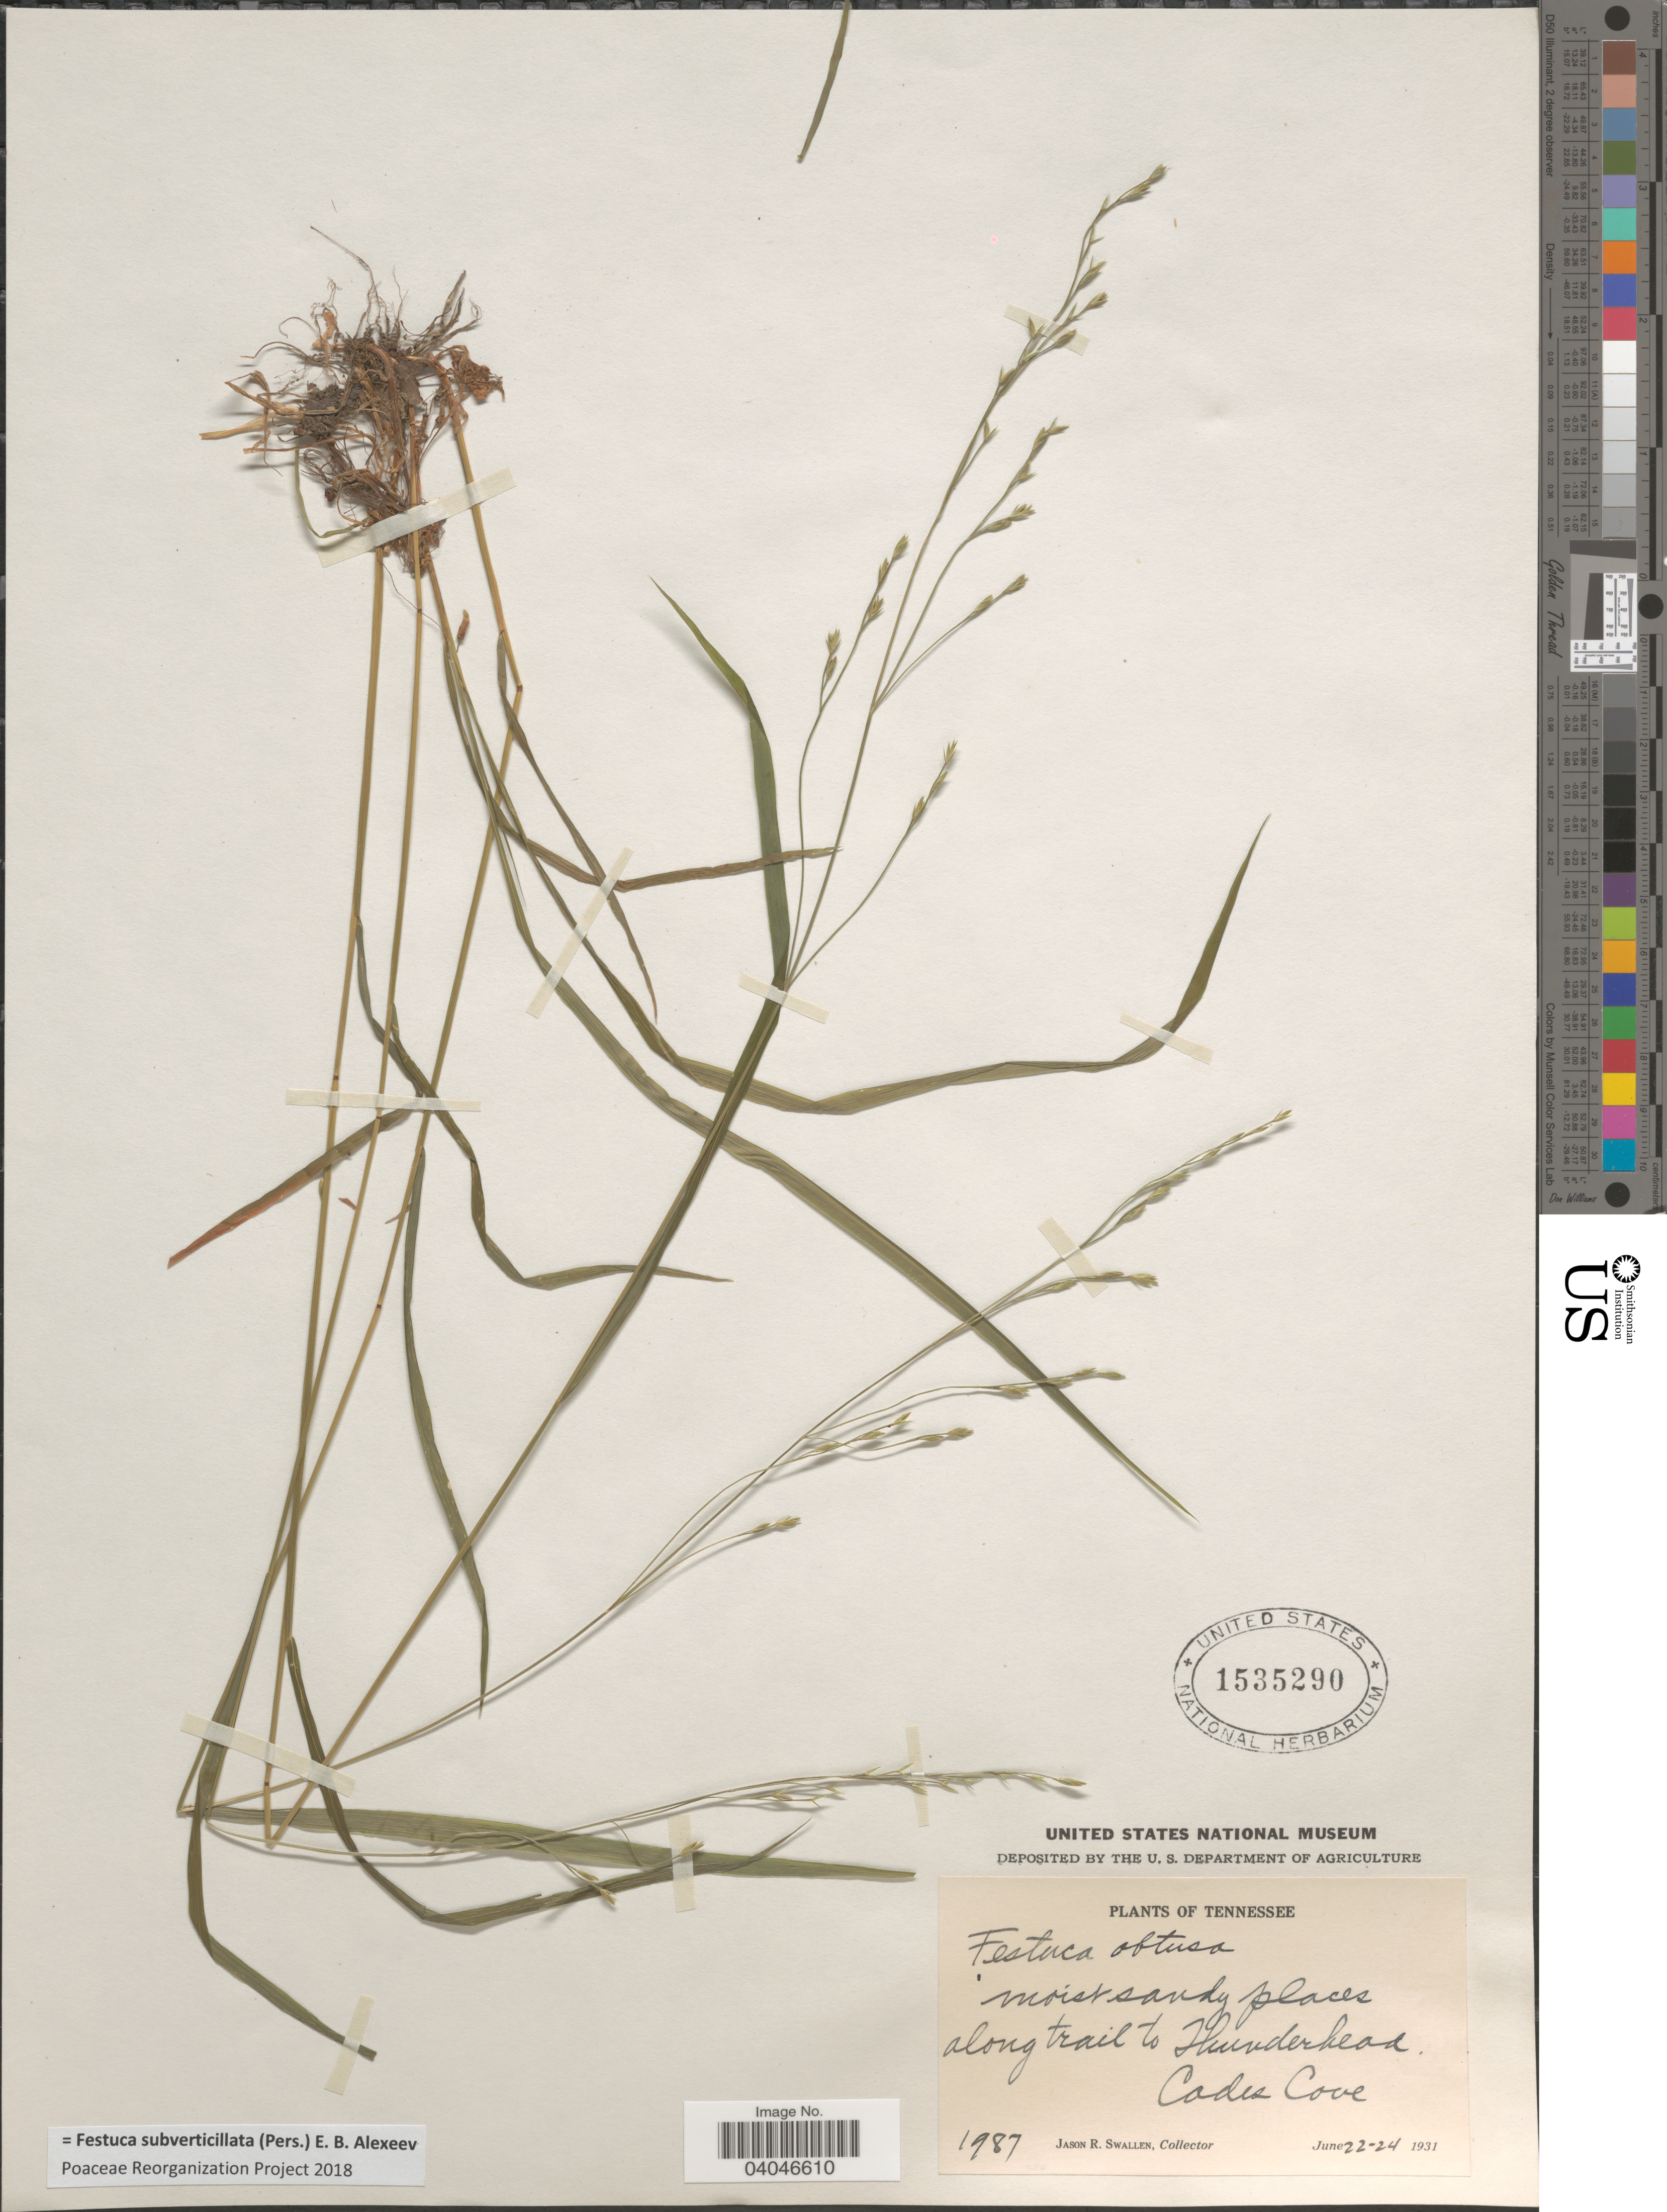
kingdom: Plantae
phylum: Tracheophyta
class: Liliopsida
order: Poales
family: Poaceae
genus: Festuca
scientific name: Festuca subverticillata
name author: (Pers.) E.B. Alexeev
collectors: J. R. Swallen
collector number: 1987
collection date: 1931-06-22/1931-06-24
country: United States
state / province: Tennessee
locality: Along trail to Thunderhead, Cades Cove.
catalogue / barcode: US 1535290